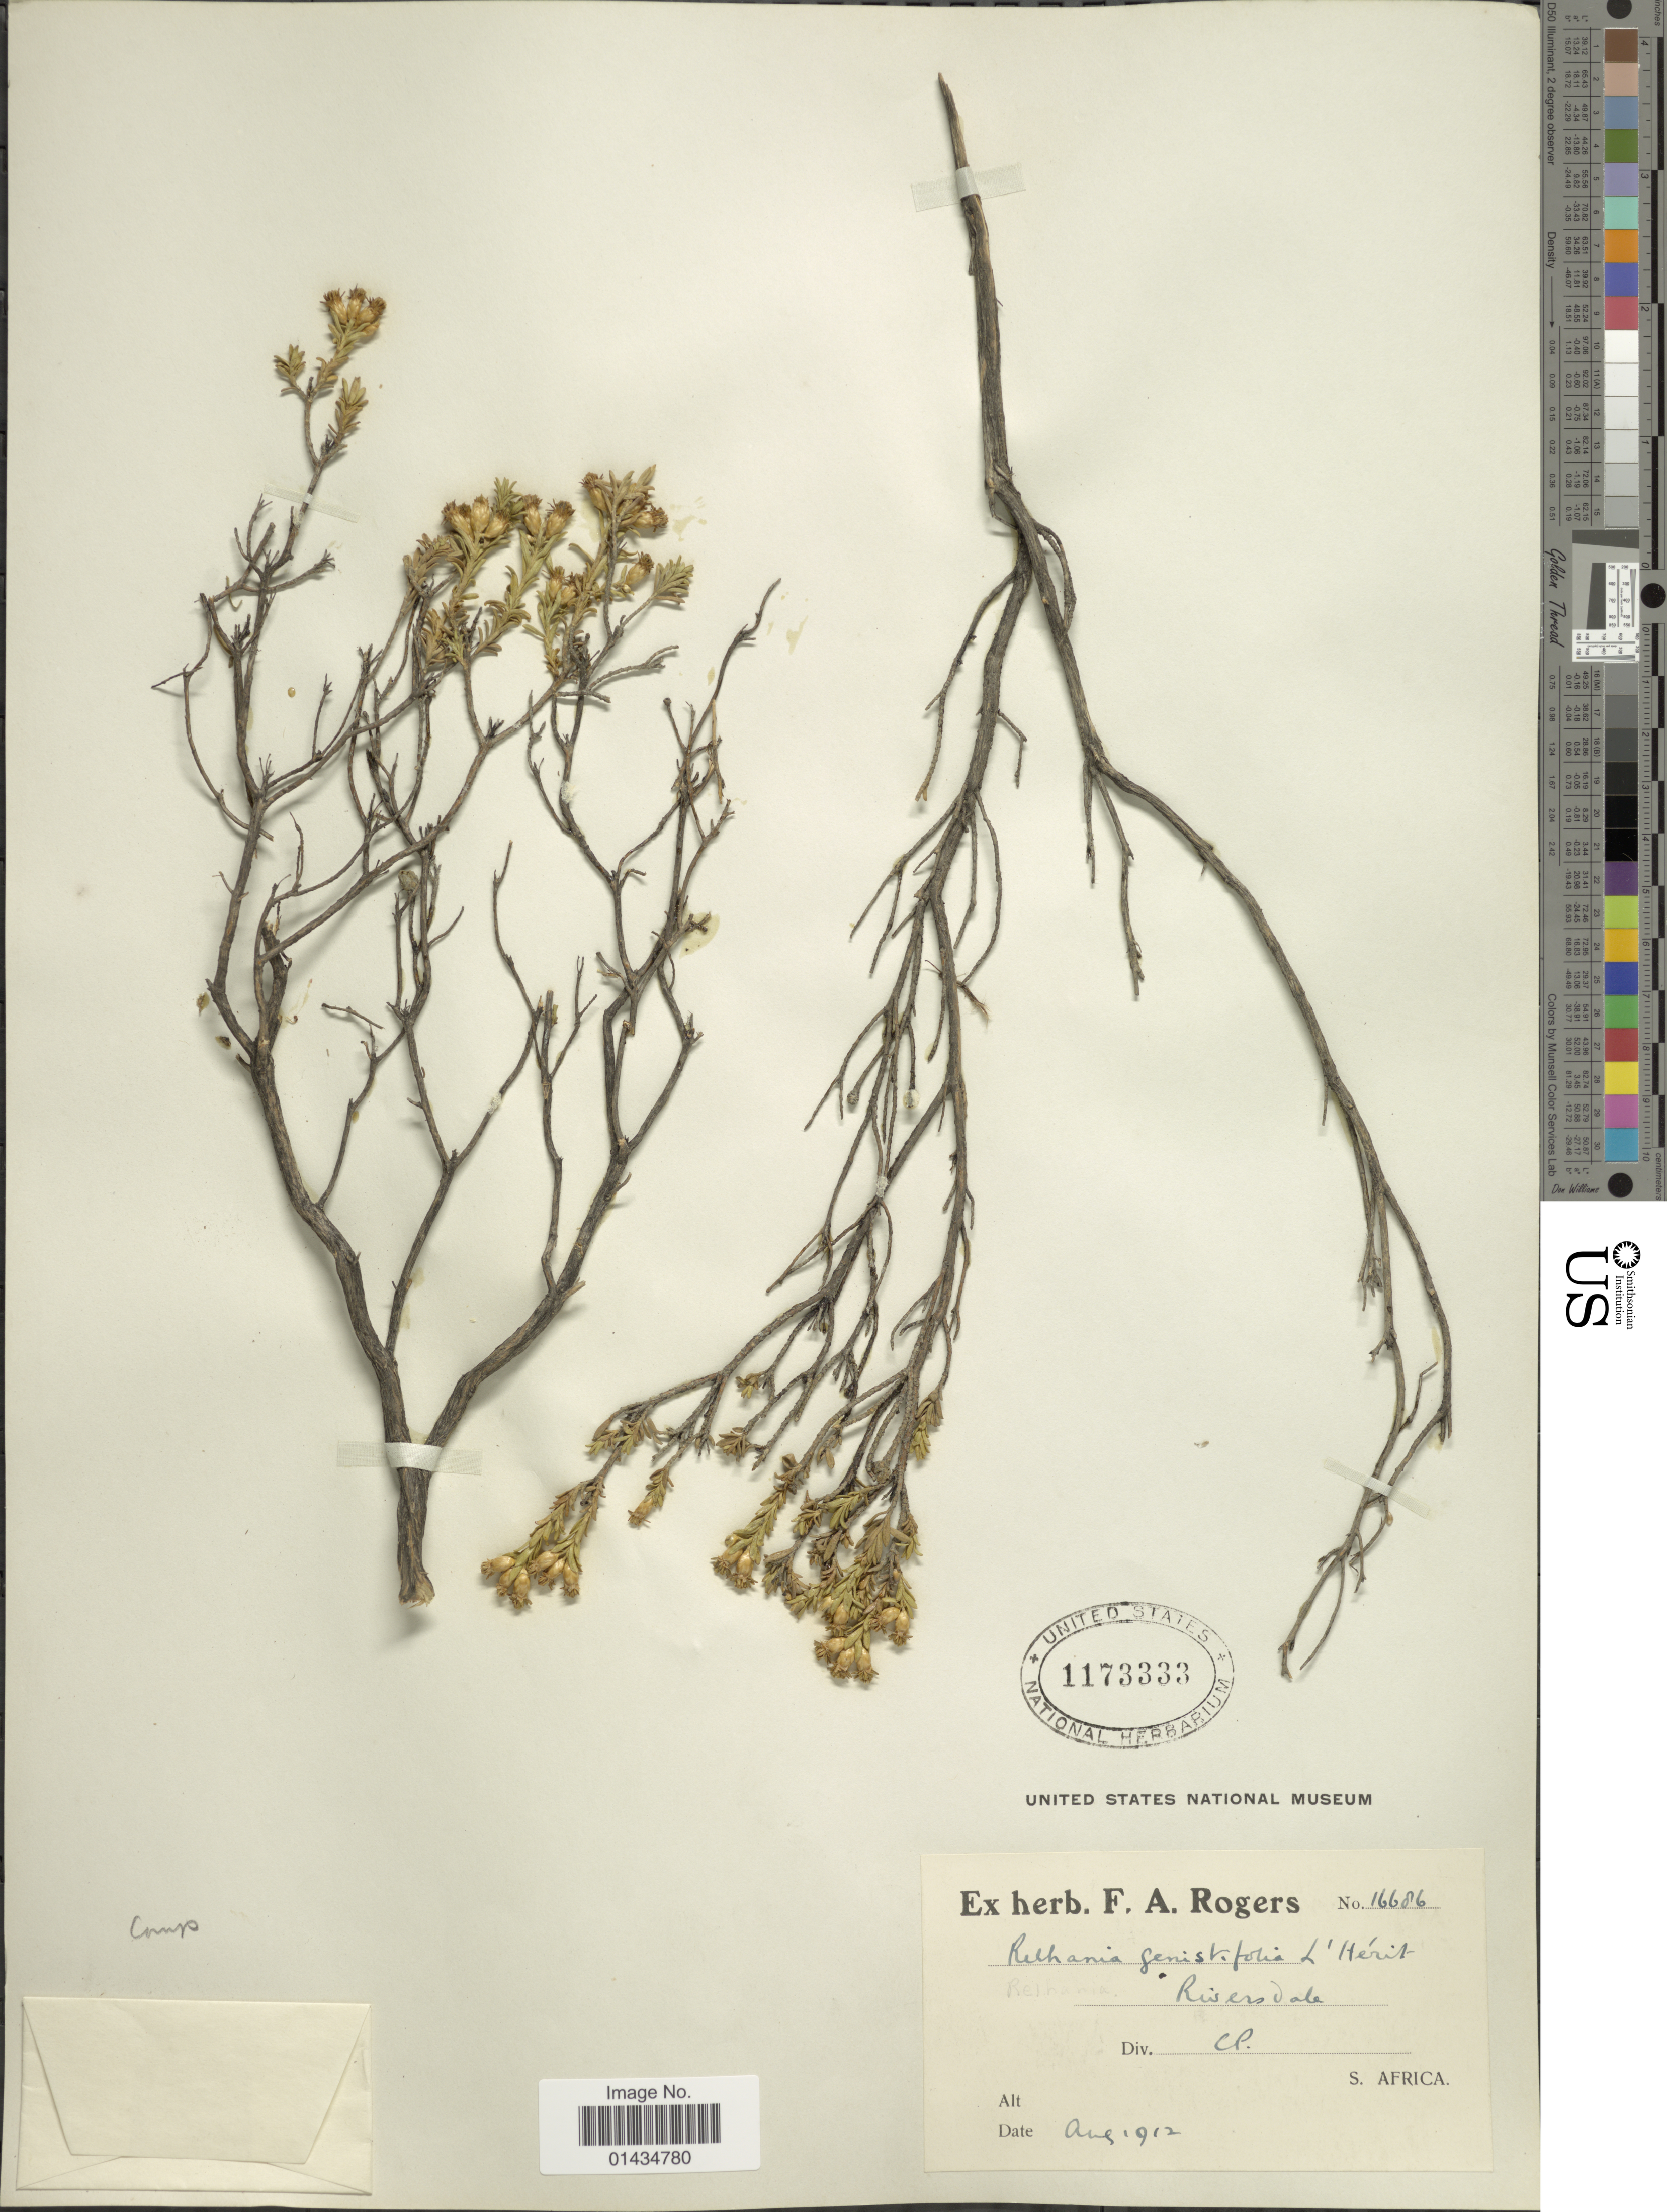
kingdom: Plantae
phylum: Tracheophyta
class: Magnoliopsida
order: Asterales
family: Asteraceae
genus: Relhania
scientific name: Relhania genistaefolia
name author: (L.) L'Hér.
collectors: ex herb. F. A. Rogers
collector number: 16686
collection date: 1912-08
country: South Africa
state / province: Western Cape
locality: Riversdale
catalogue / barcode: US 1173333